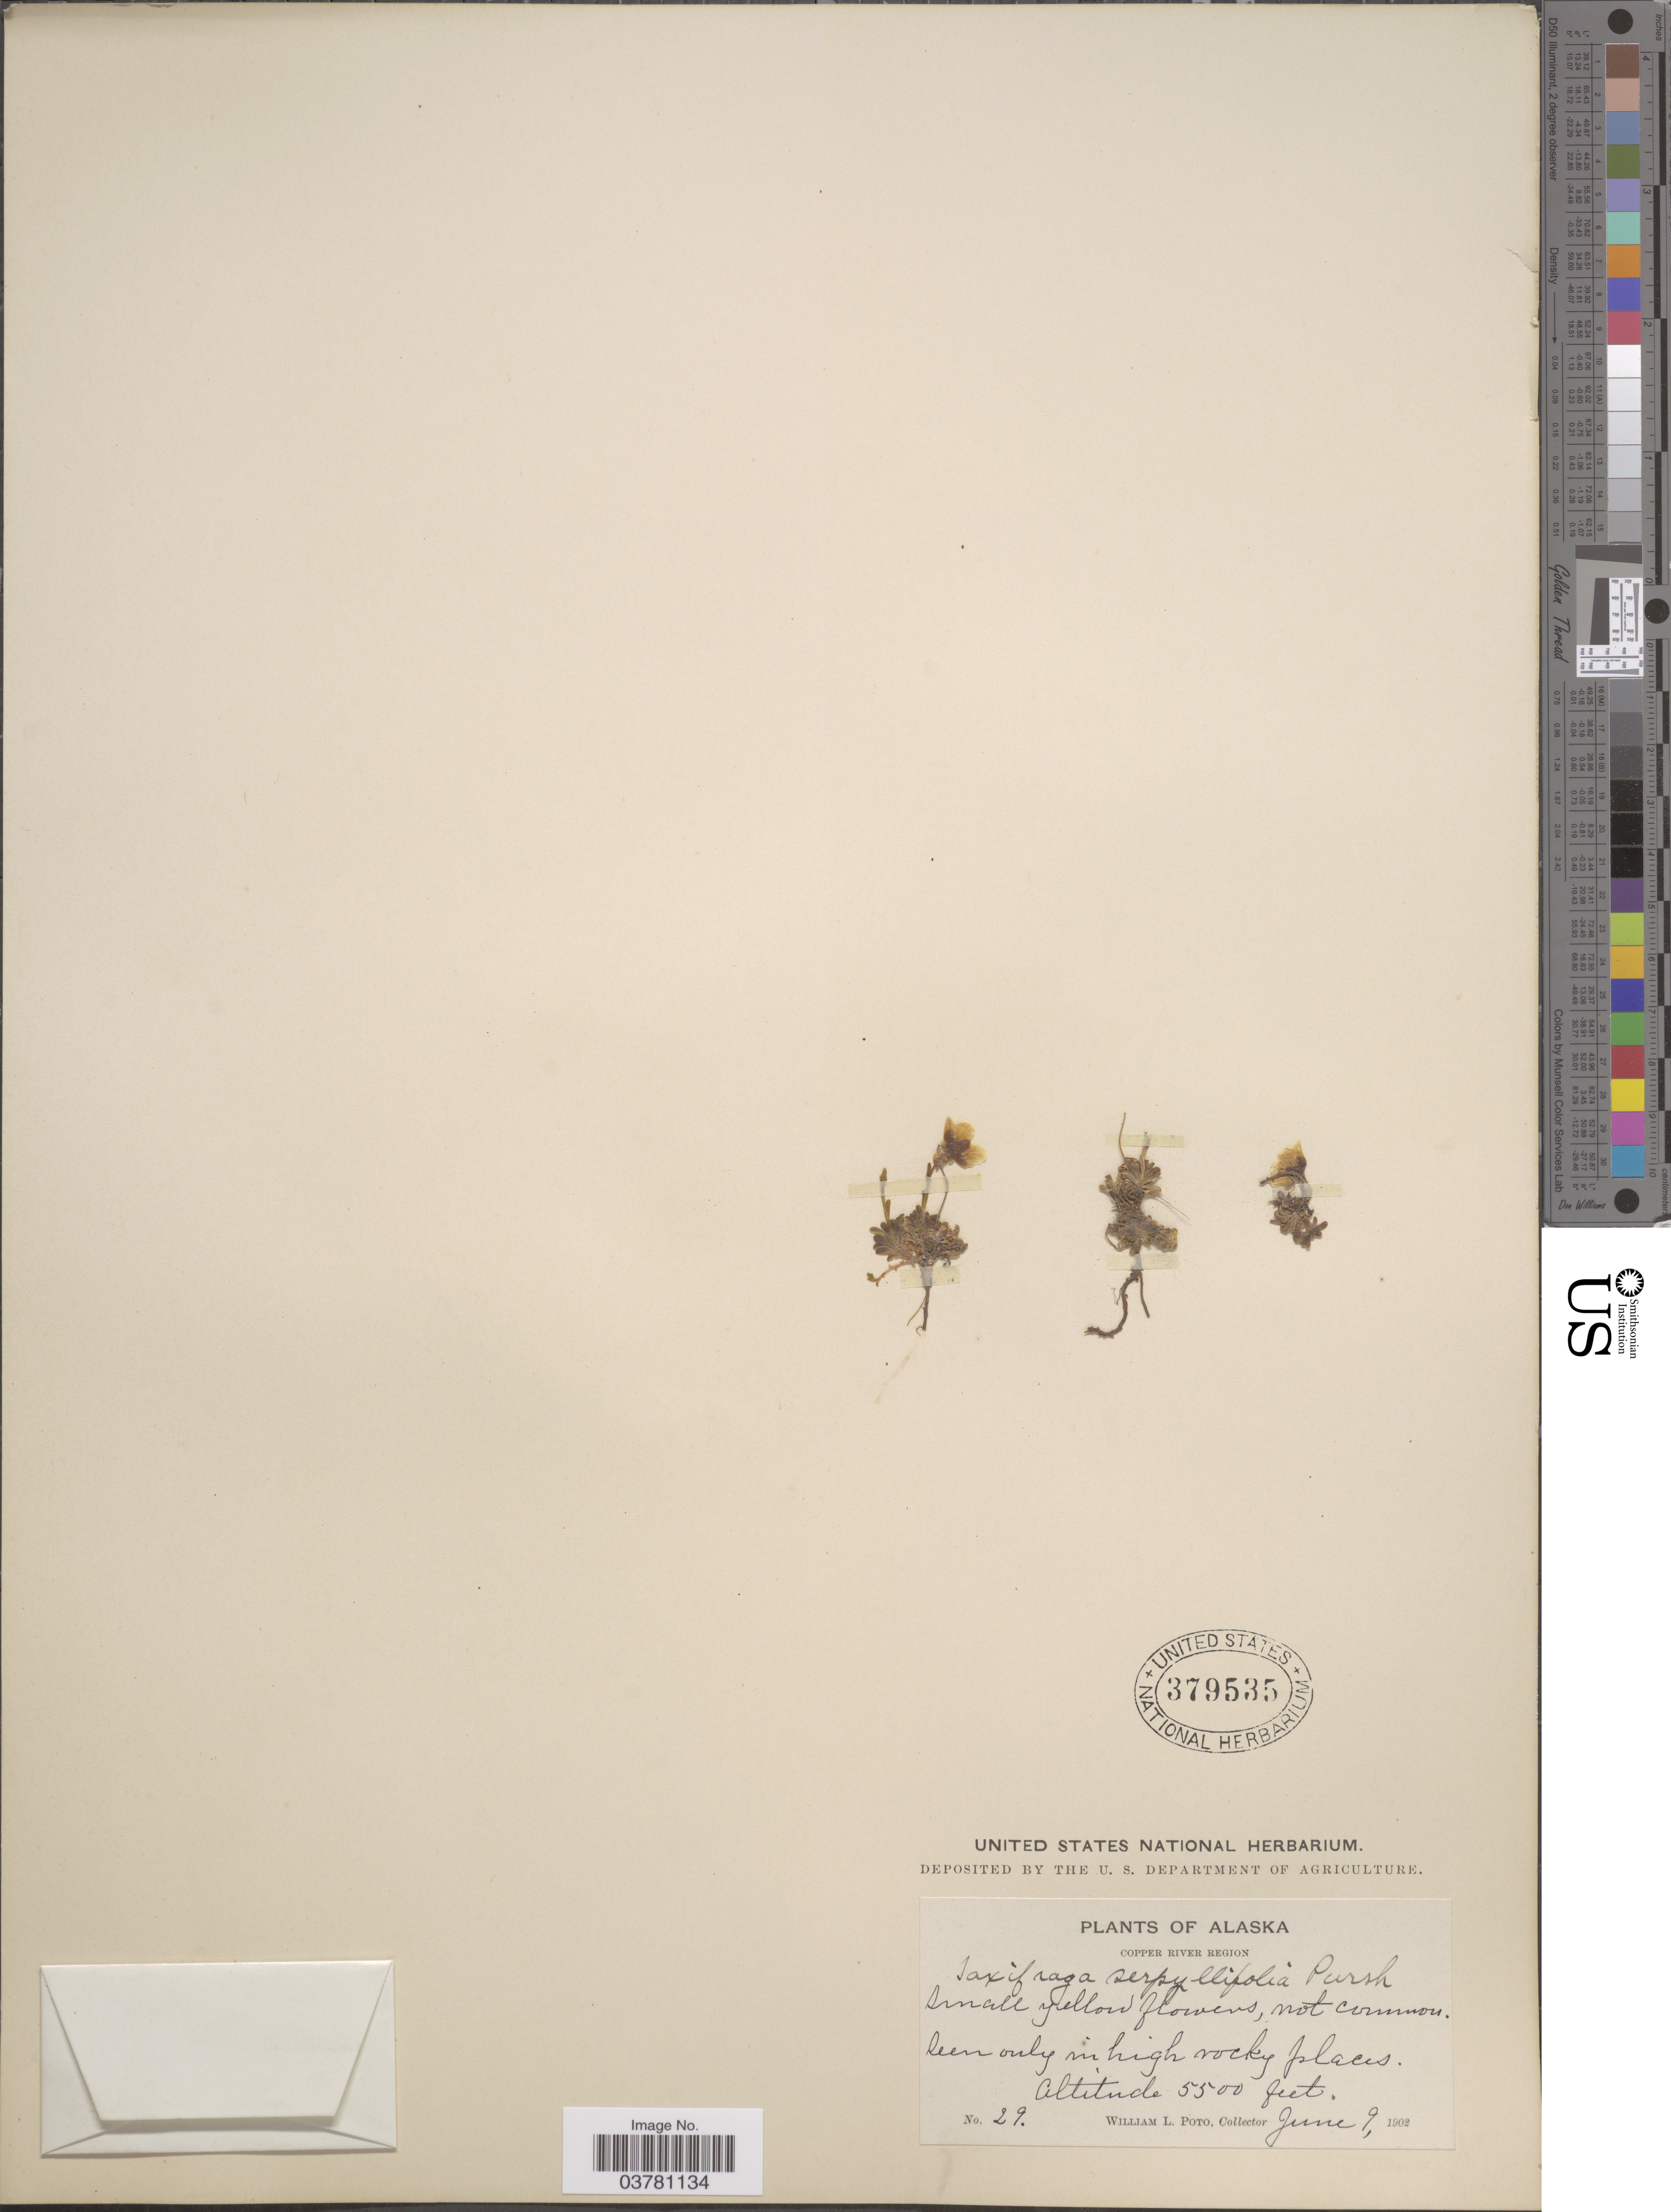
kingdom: Plantae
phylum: Tracheophyta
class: Magnoliopsida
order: Saxifragales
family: Saxifragaceae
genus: Saxifraga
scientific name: Saxifraga serpyllifolia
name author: Pursh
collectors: W. Poto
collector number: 29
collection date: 1902-06-09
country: United States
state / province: Alaska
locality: Copper River Region.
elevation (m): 1676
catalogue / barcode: US 379535